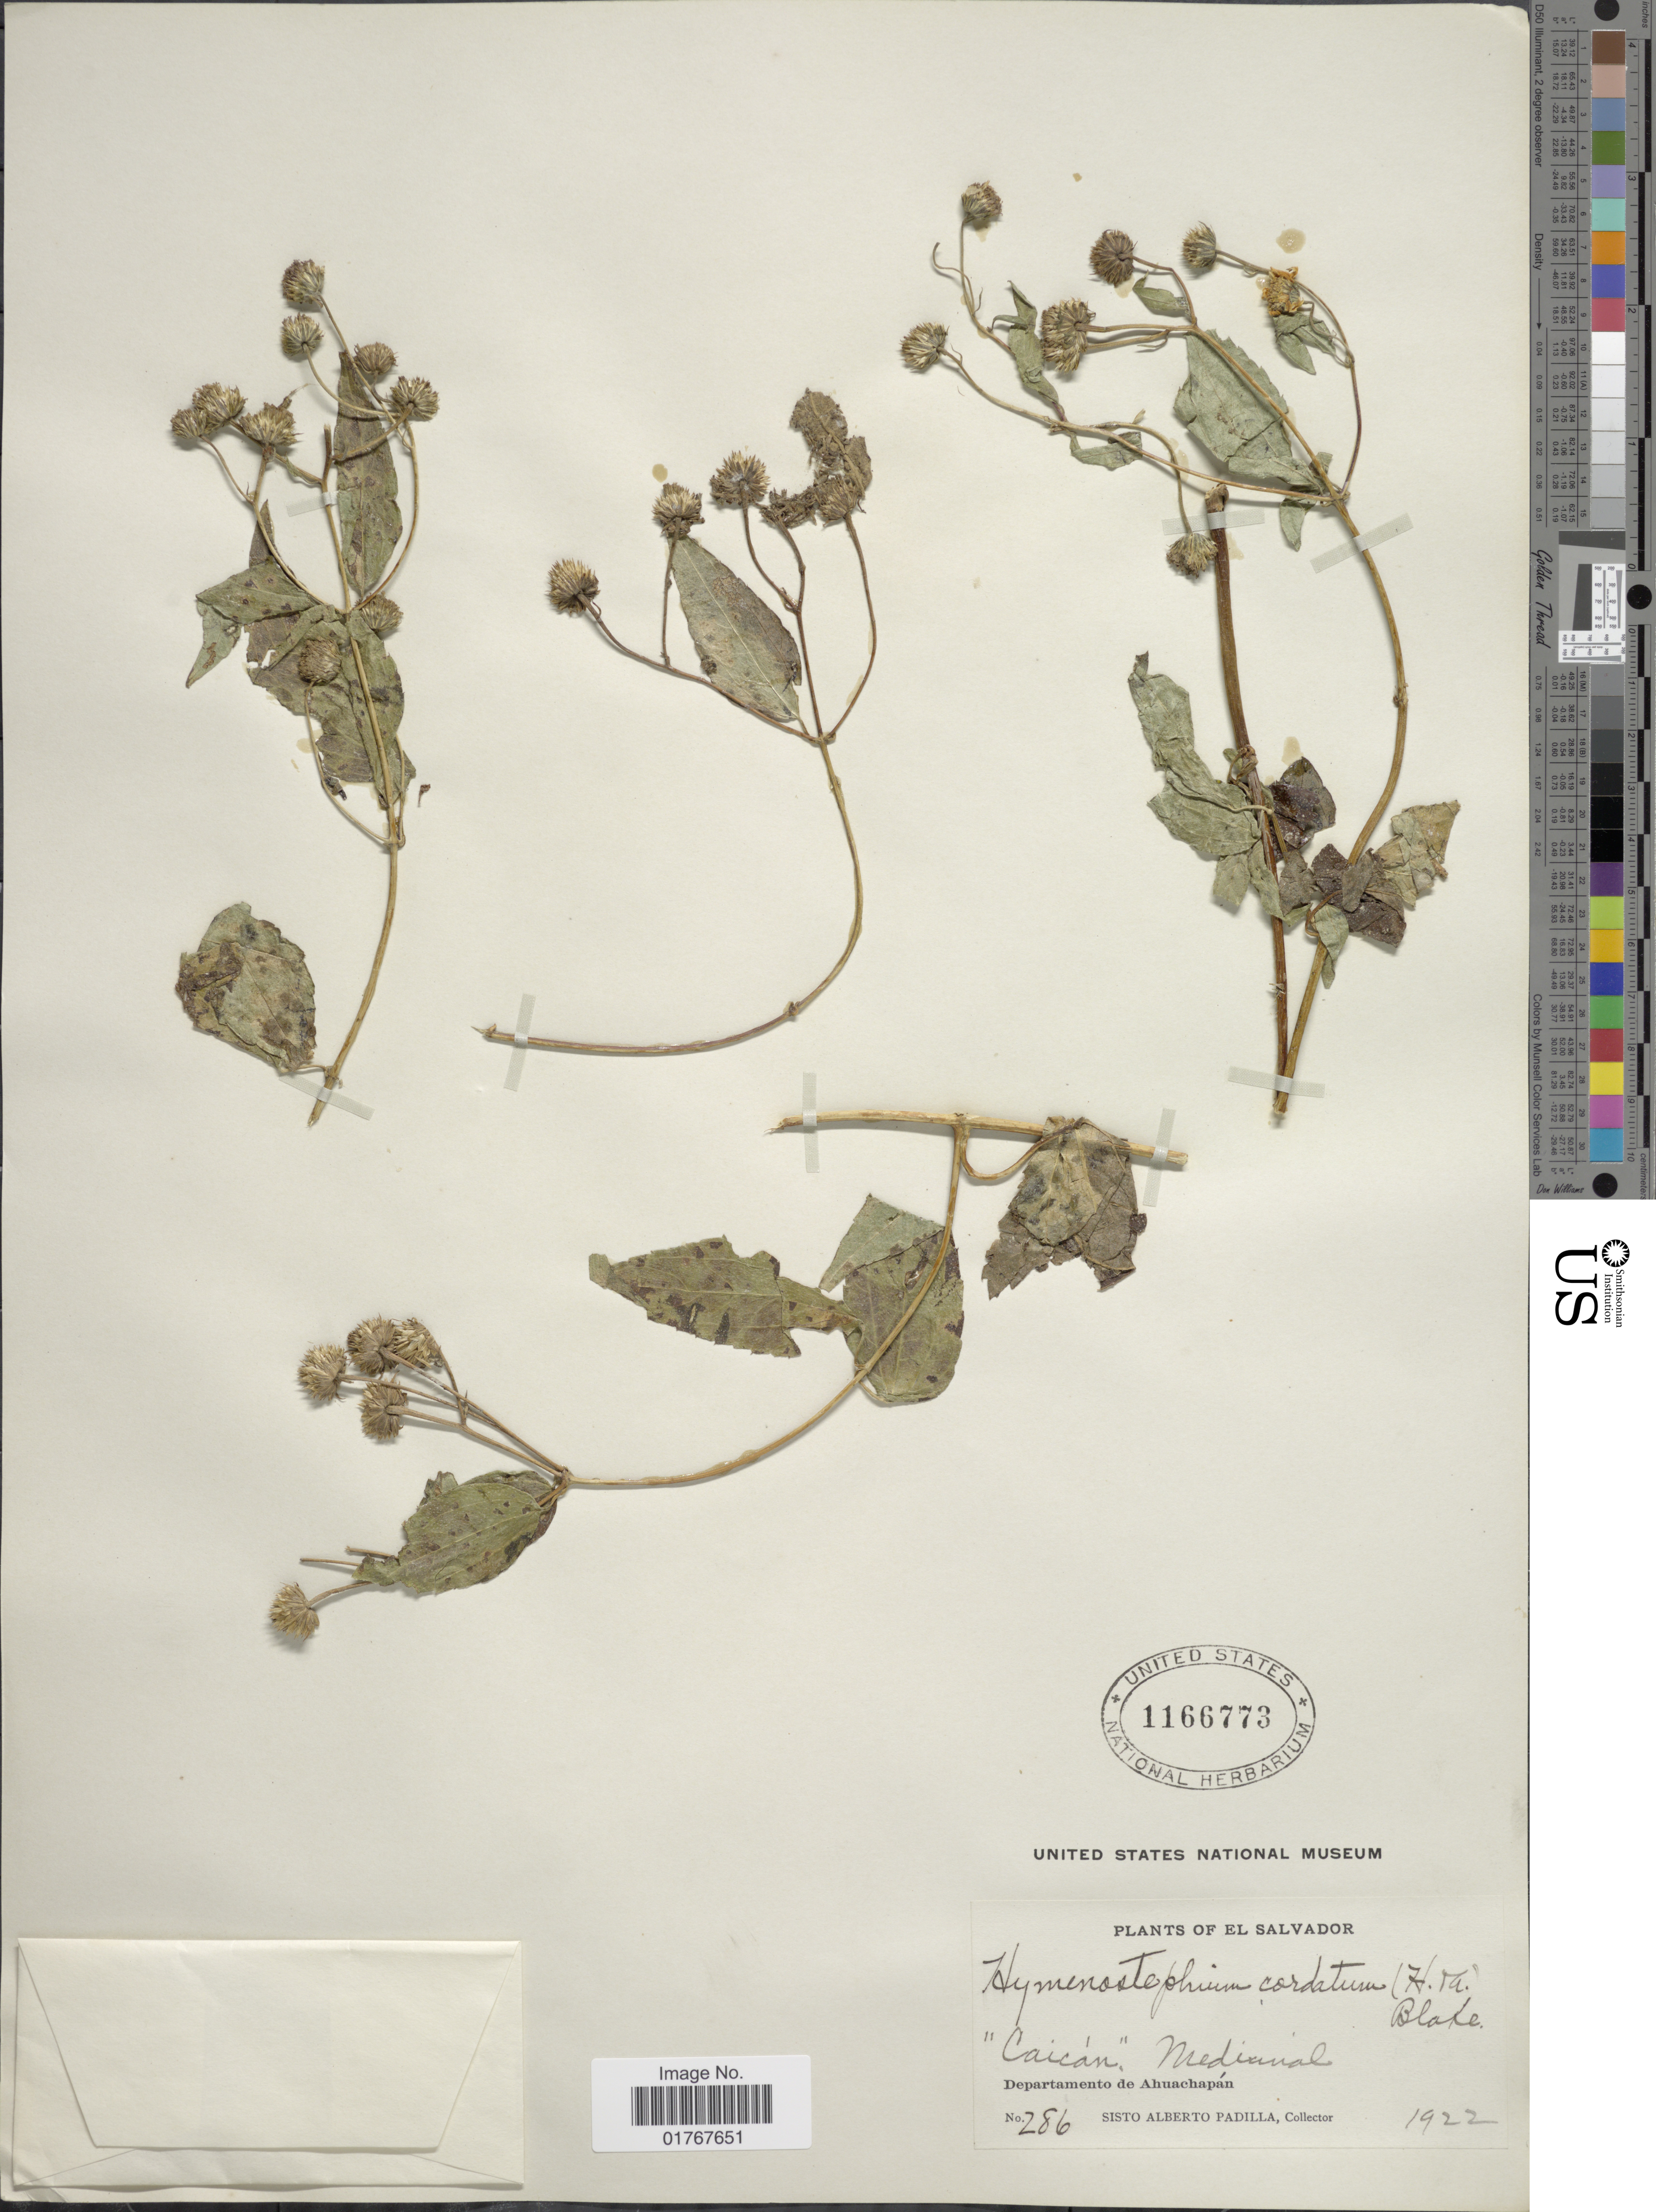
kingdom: Plantae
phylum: Tracheophyta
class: Magnoliopsida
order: Asterales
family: Asteraceae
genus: Viguiera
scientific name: Viguiera cordata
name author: (Hook. & Arn.) D'Arcy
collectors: S. A. Padilla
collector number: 286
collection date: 1922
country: El Salvador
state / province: Ahuachapan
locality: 'Caicán' Medianal, Departamento de Ahuachapán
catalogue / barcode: US 1166773